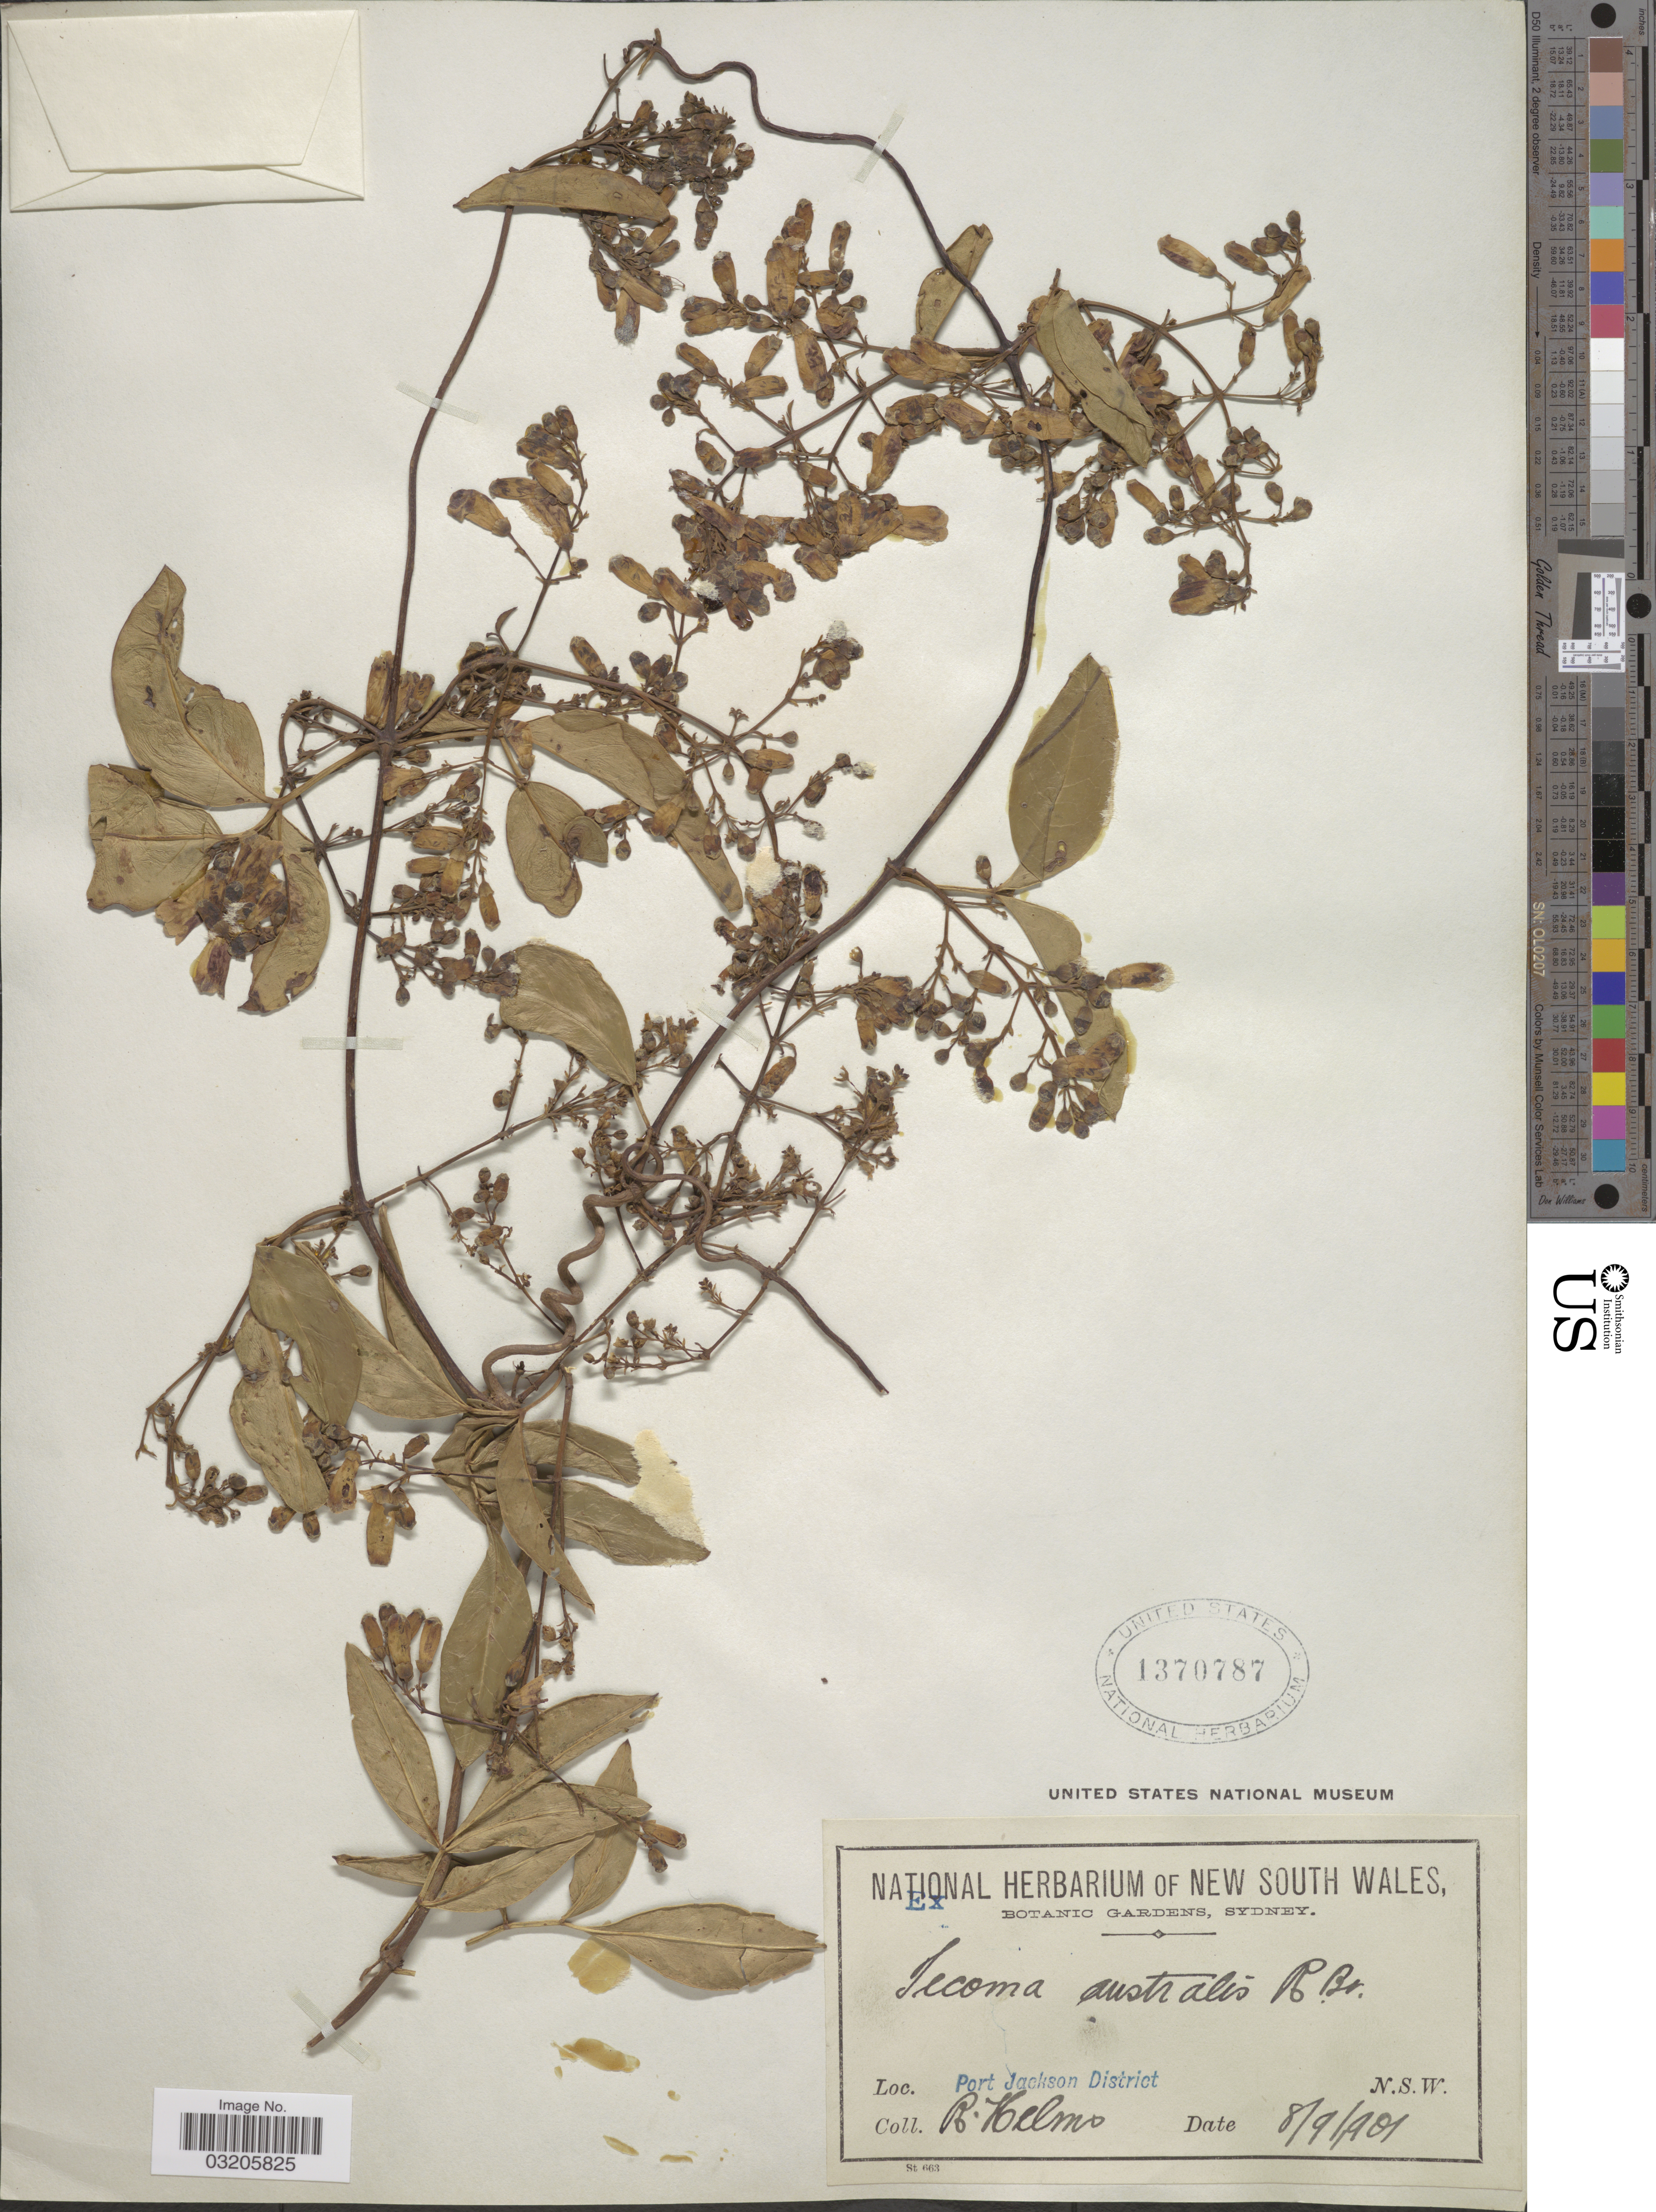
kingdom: Plantae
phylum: Tracheophyta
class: Magnoliopsida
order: Lamiales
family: Bignoniaceae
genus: Tecoma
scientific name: Tecoma australis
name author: R. Br.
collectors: R. Helms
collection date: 1901-09-08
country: Australia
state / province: New South Wales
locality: Port Jackson District.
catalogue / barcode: US 1370787